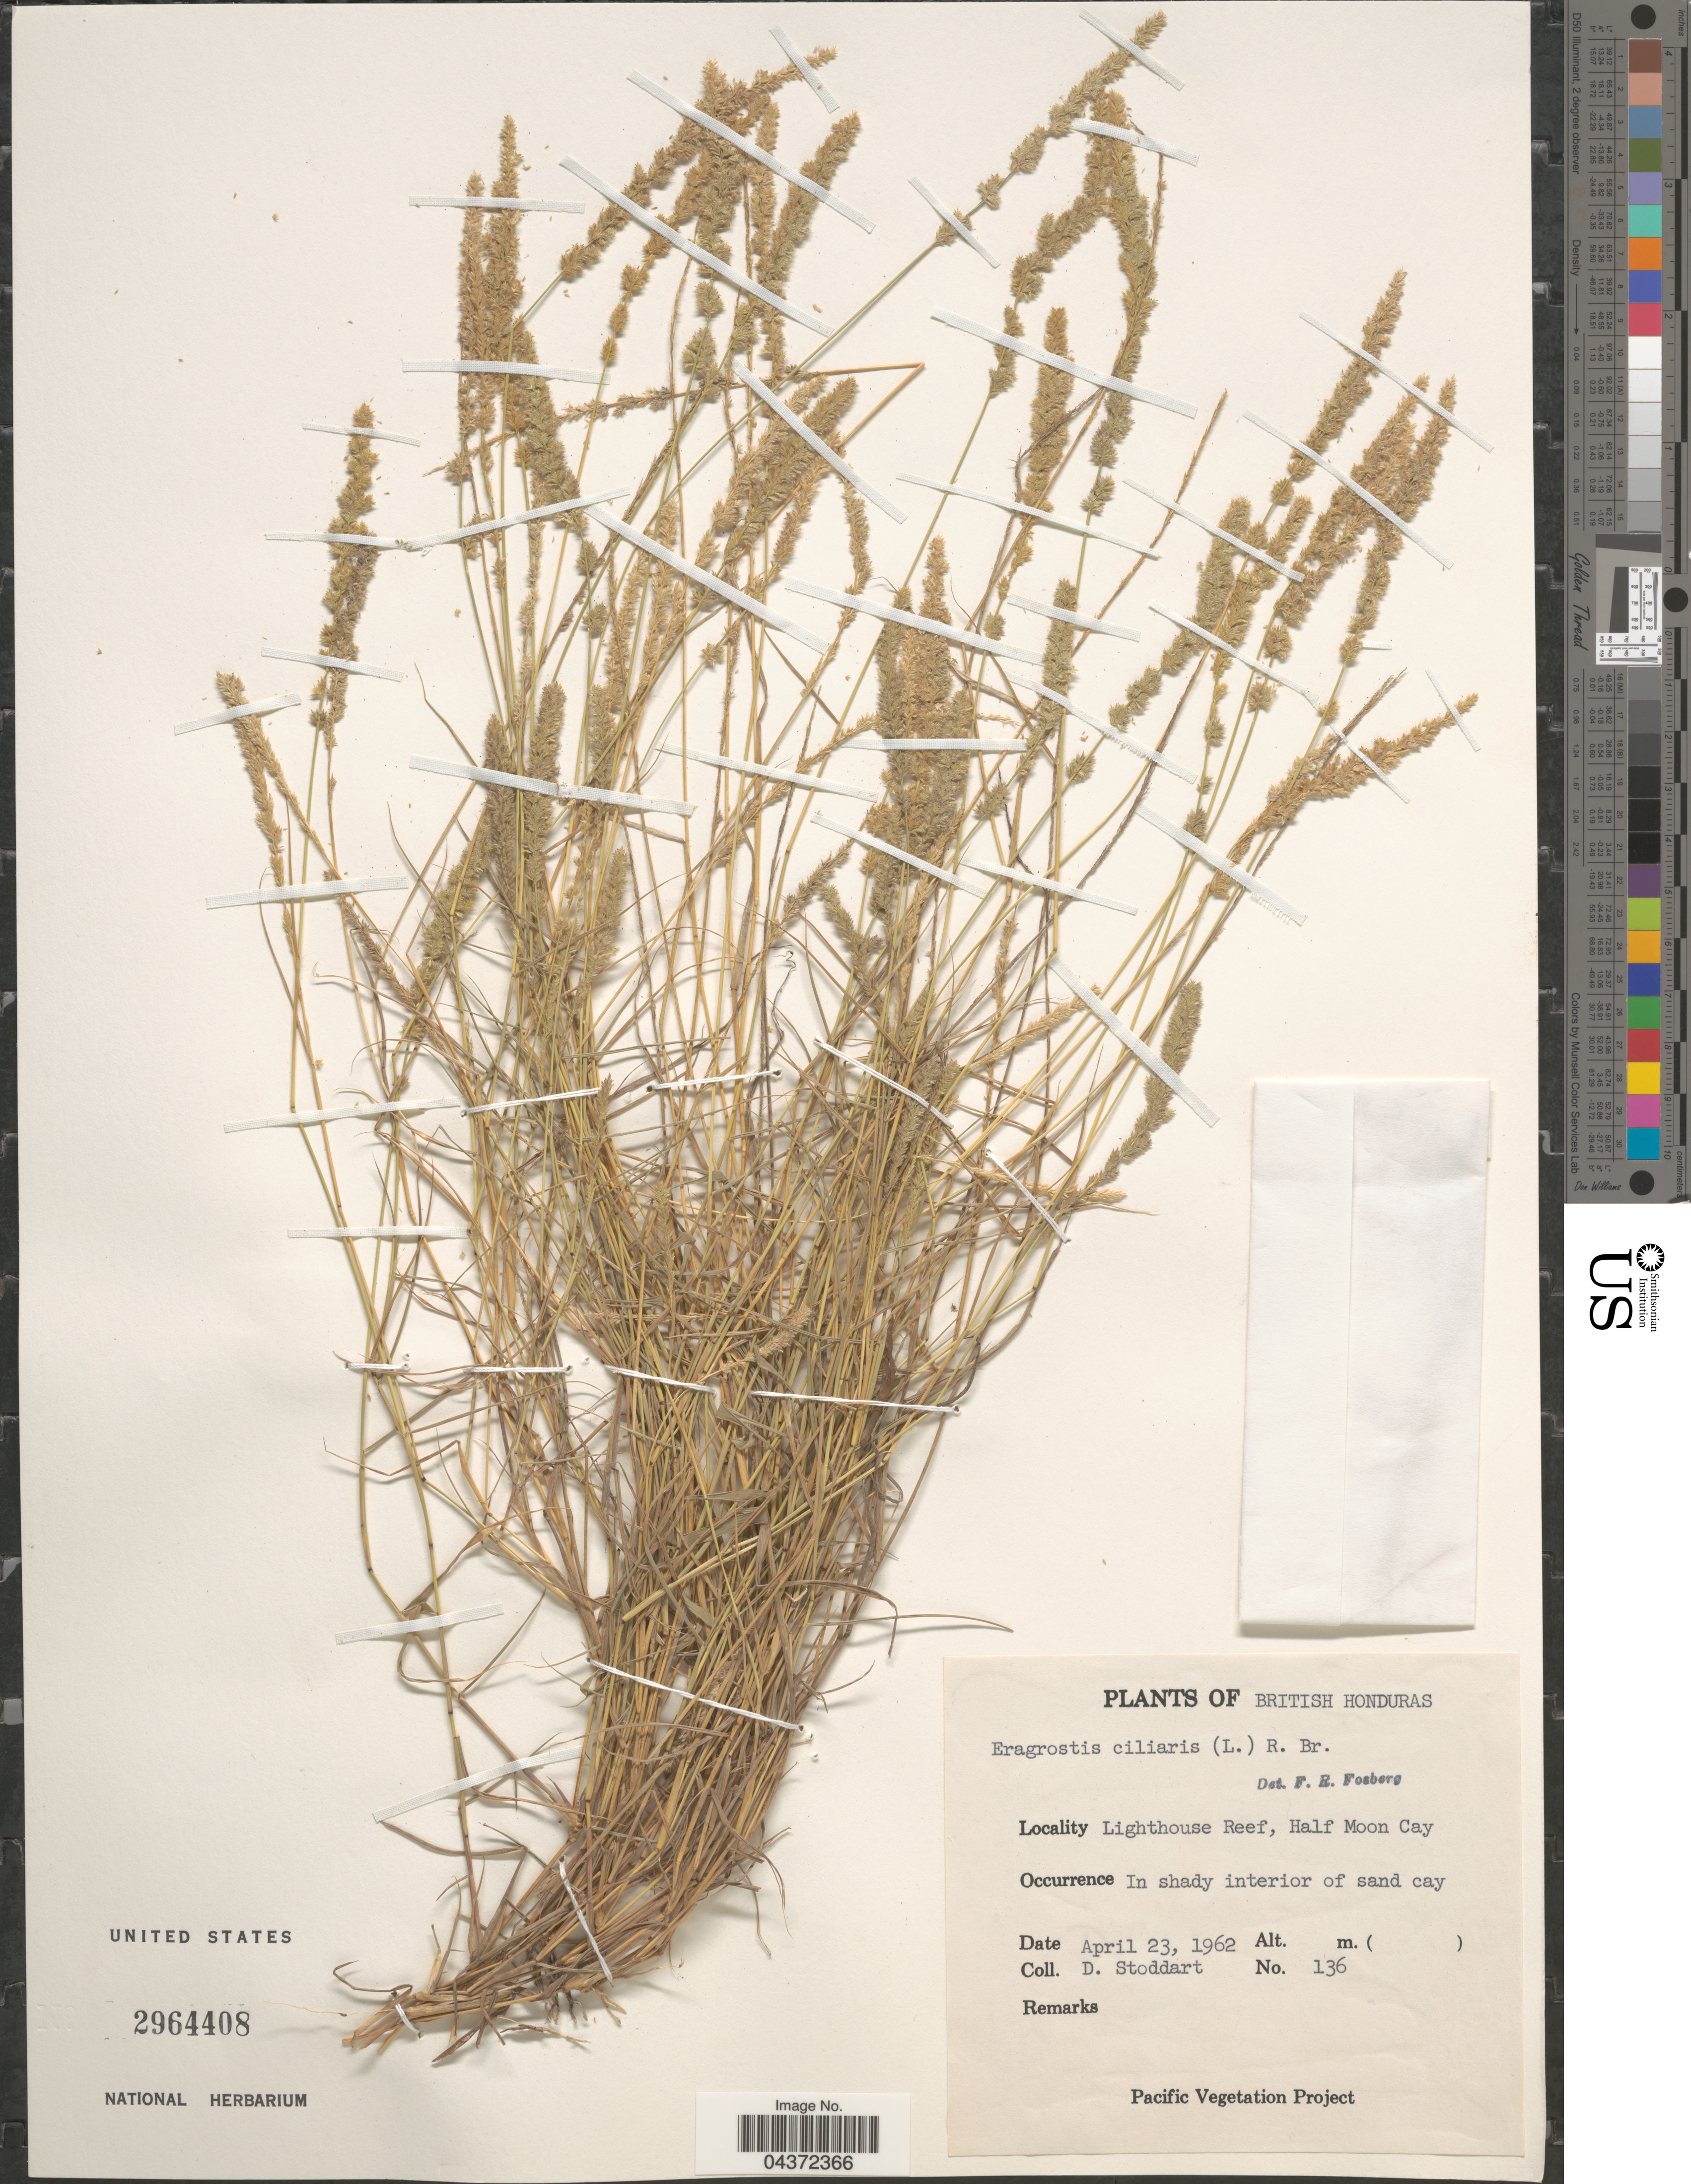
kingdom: Plantae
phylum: Tracheophyta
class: Liliopsida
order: Poales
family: Poaceae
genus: Eragrostis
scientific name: Eragrostis ciliaris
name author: (L.) R. Br.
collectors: D. Stoddart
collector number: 136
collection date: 1962-04-23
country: Belize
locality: British Honduras. Lighthouse Reef, Half Moon Cay.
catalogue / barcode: US 2964408